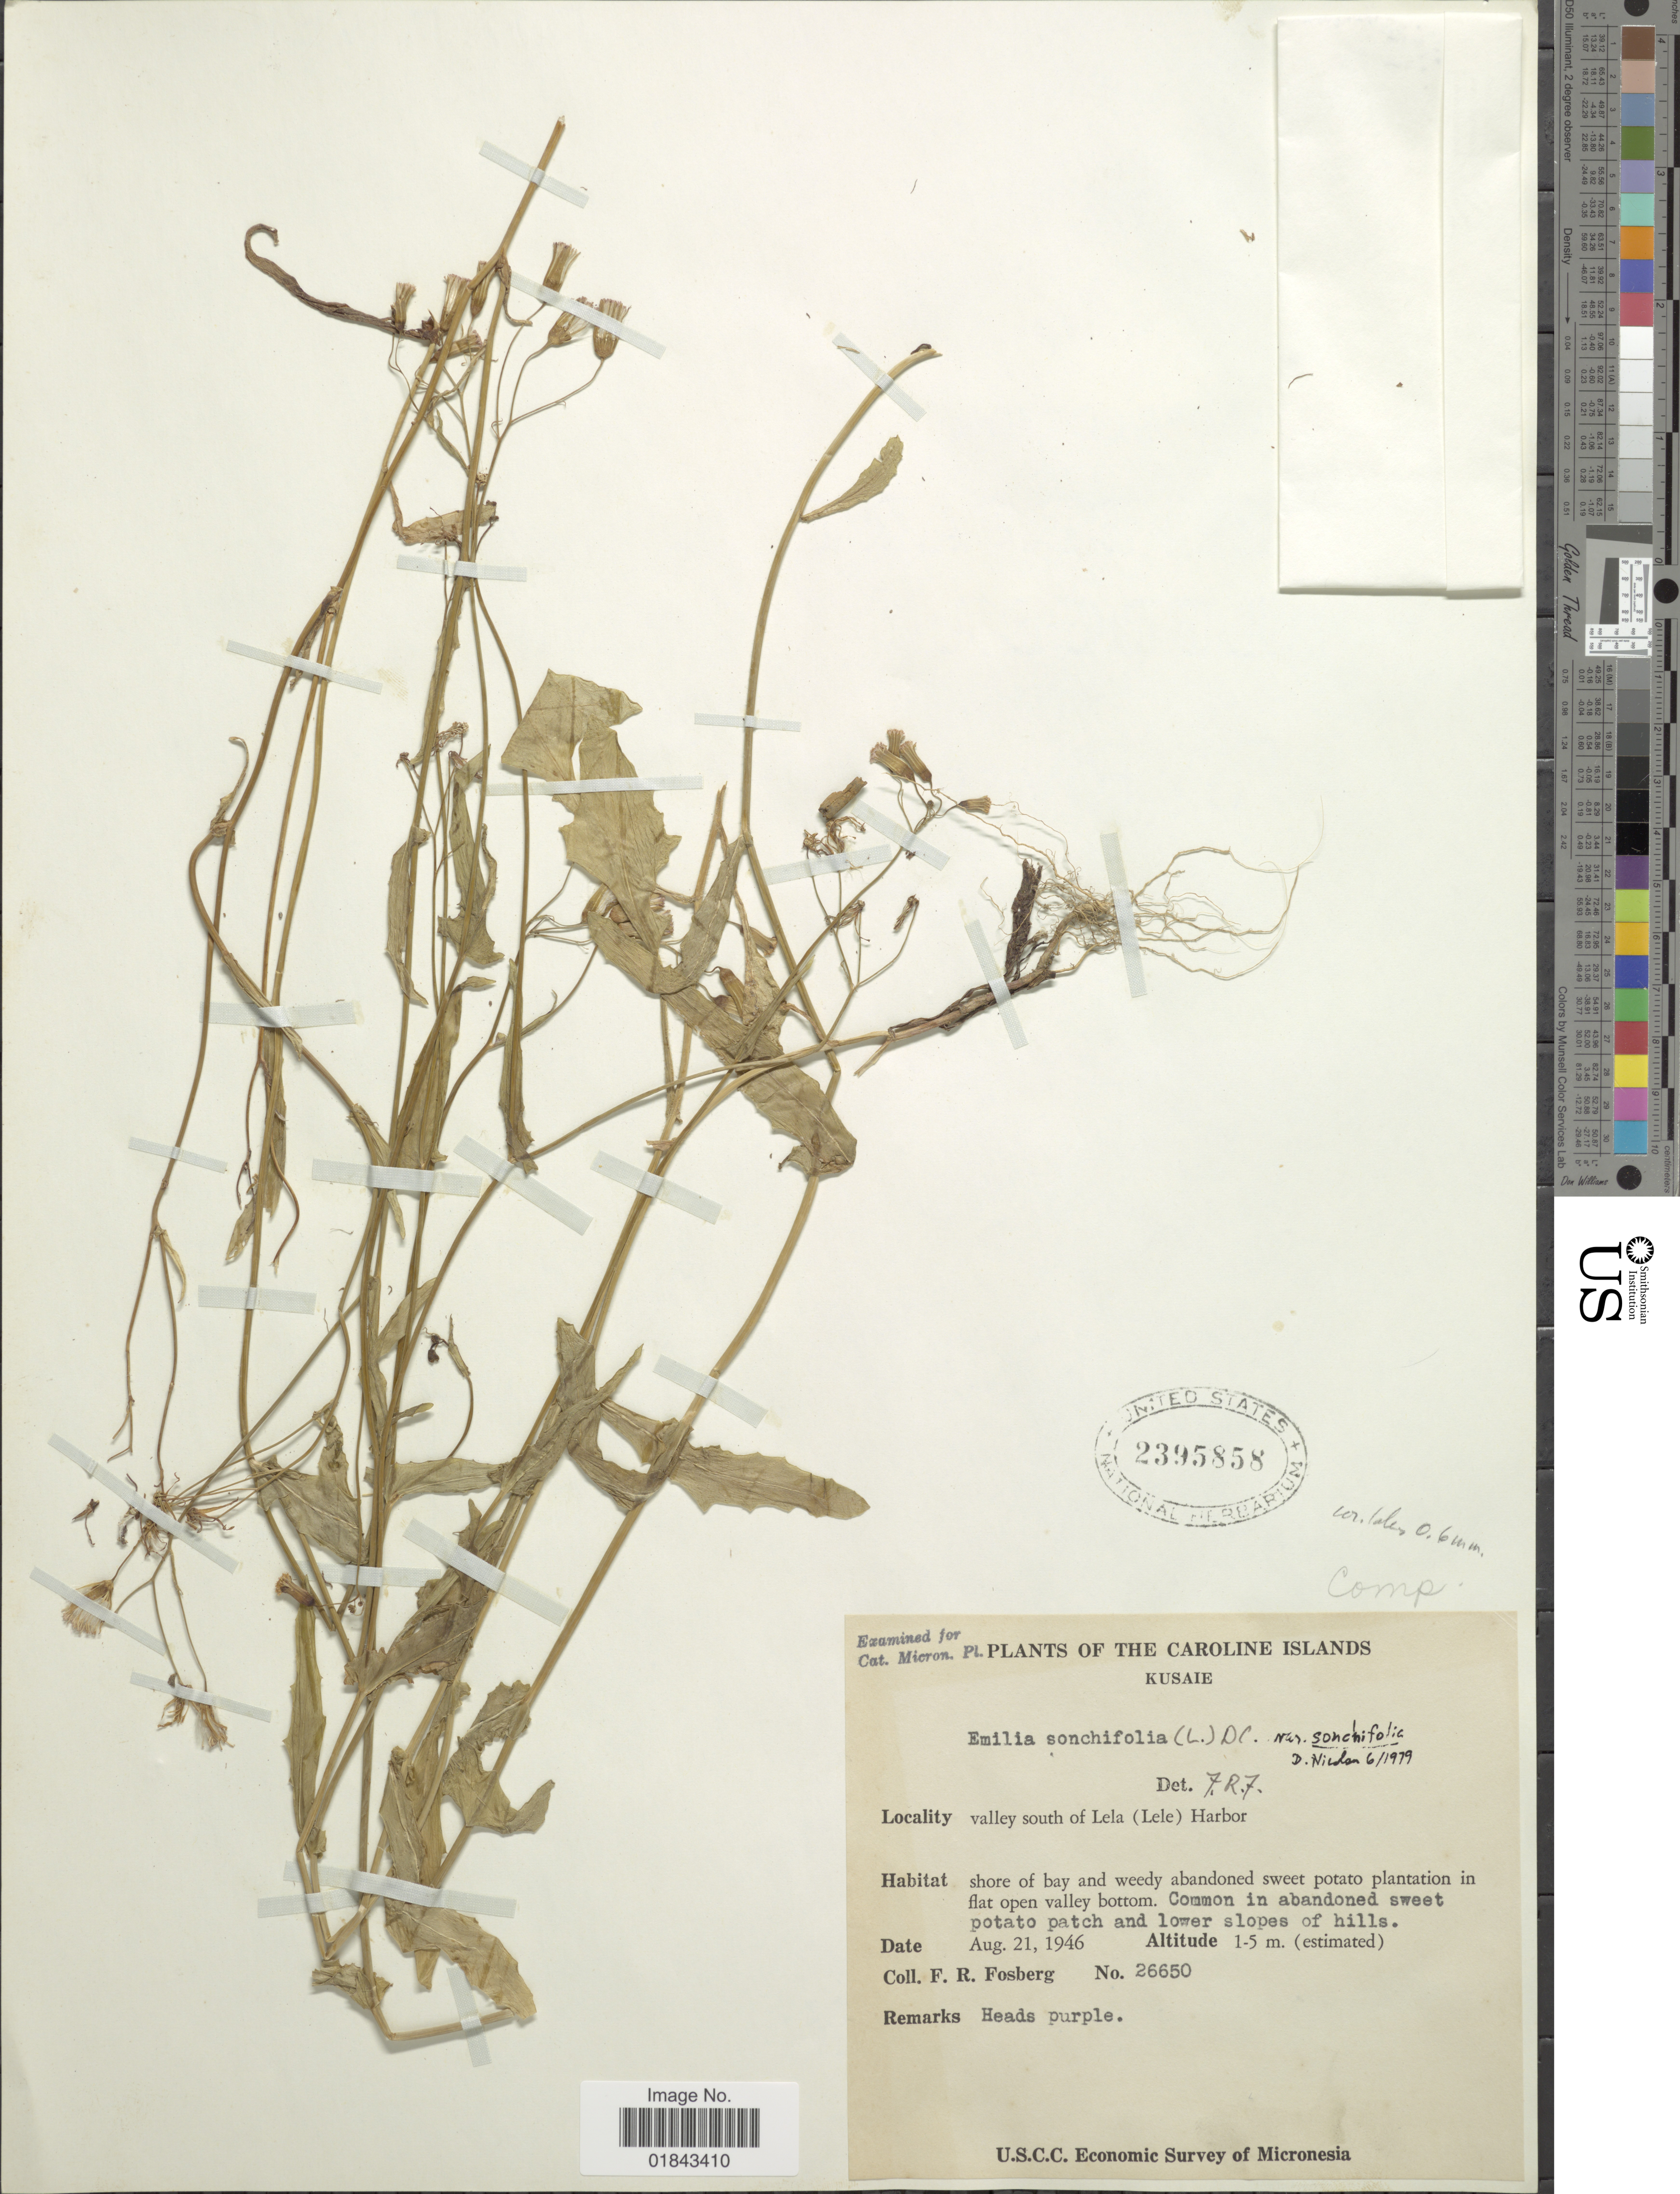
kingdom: Plantae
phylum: Tracheophyta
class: Magnoliopsida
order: Asterales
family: Asteraceae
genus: Emilia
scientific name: Emilia sonchifolia var. sonchifolia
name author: (L.) DC.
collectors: F. R. Fosberg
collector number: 26650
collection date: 1946-08-21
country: Micronesia, Federated States of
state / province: Kosrae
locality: The Caroline Islands, Kusaie, valley south of Lela (Lele) Harbor, shore of bay and weeded abandoned sweet potato plantation in flat open valley bottom, common in abandoned sweet potato patch and lower slopes of hills..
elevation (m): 1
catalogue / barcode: US 2395858